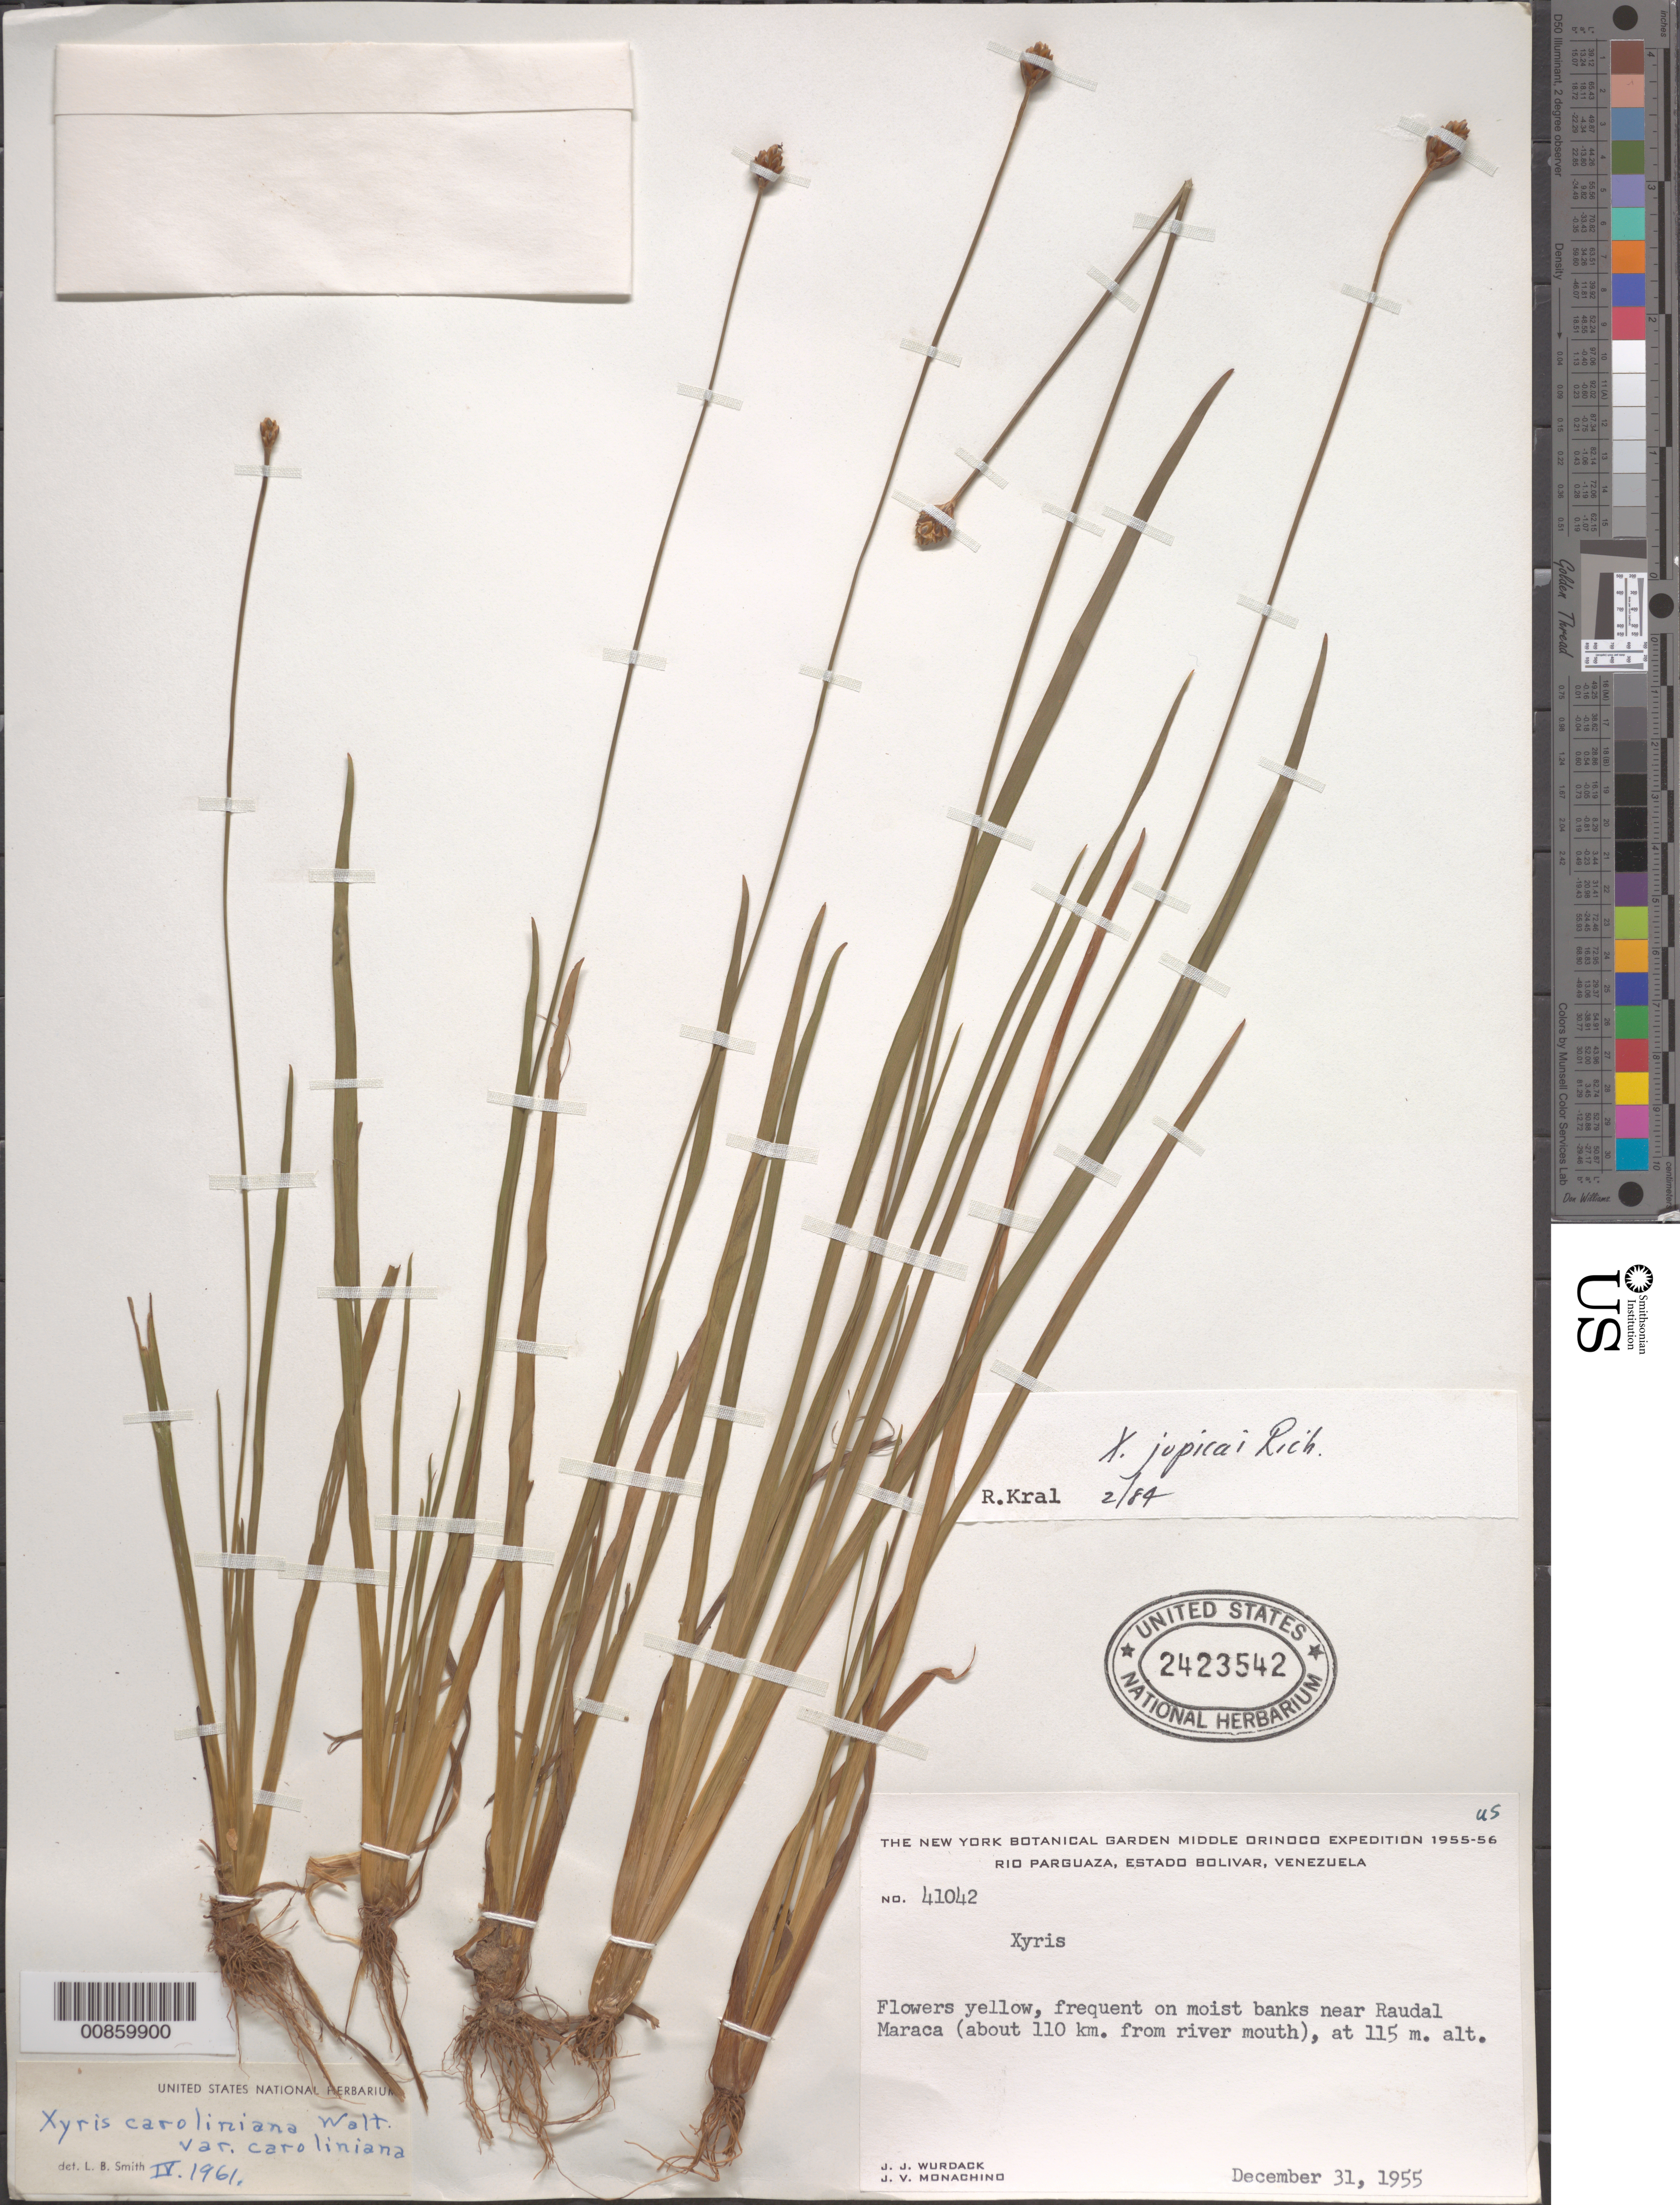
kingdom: Plantae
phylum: Tracheophyta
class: Liliopsida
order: Poales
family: Xyridaceae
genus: Xyris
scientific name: Xyris jupicai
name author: Rich.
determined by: Kral, Robert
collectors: J. J. Wurdack & J. V. Monachino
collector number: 41042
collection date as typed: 31-Dec-55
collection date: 1955-12-31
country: Venezuela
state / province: Bolívar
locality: Raudal Maraca (about 110 km from river mouth); Río Parguaza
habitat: Moist banks.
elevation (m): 115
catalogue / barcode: US 2423542